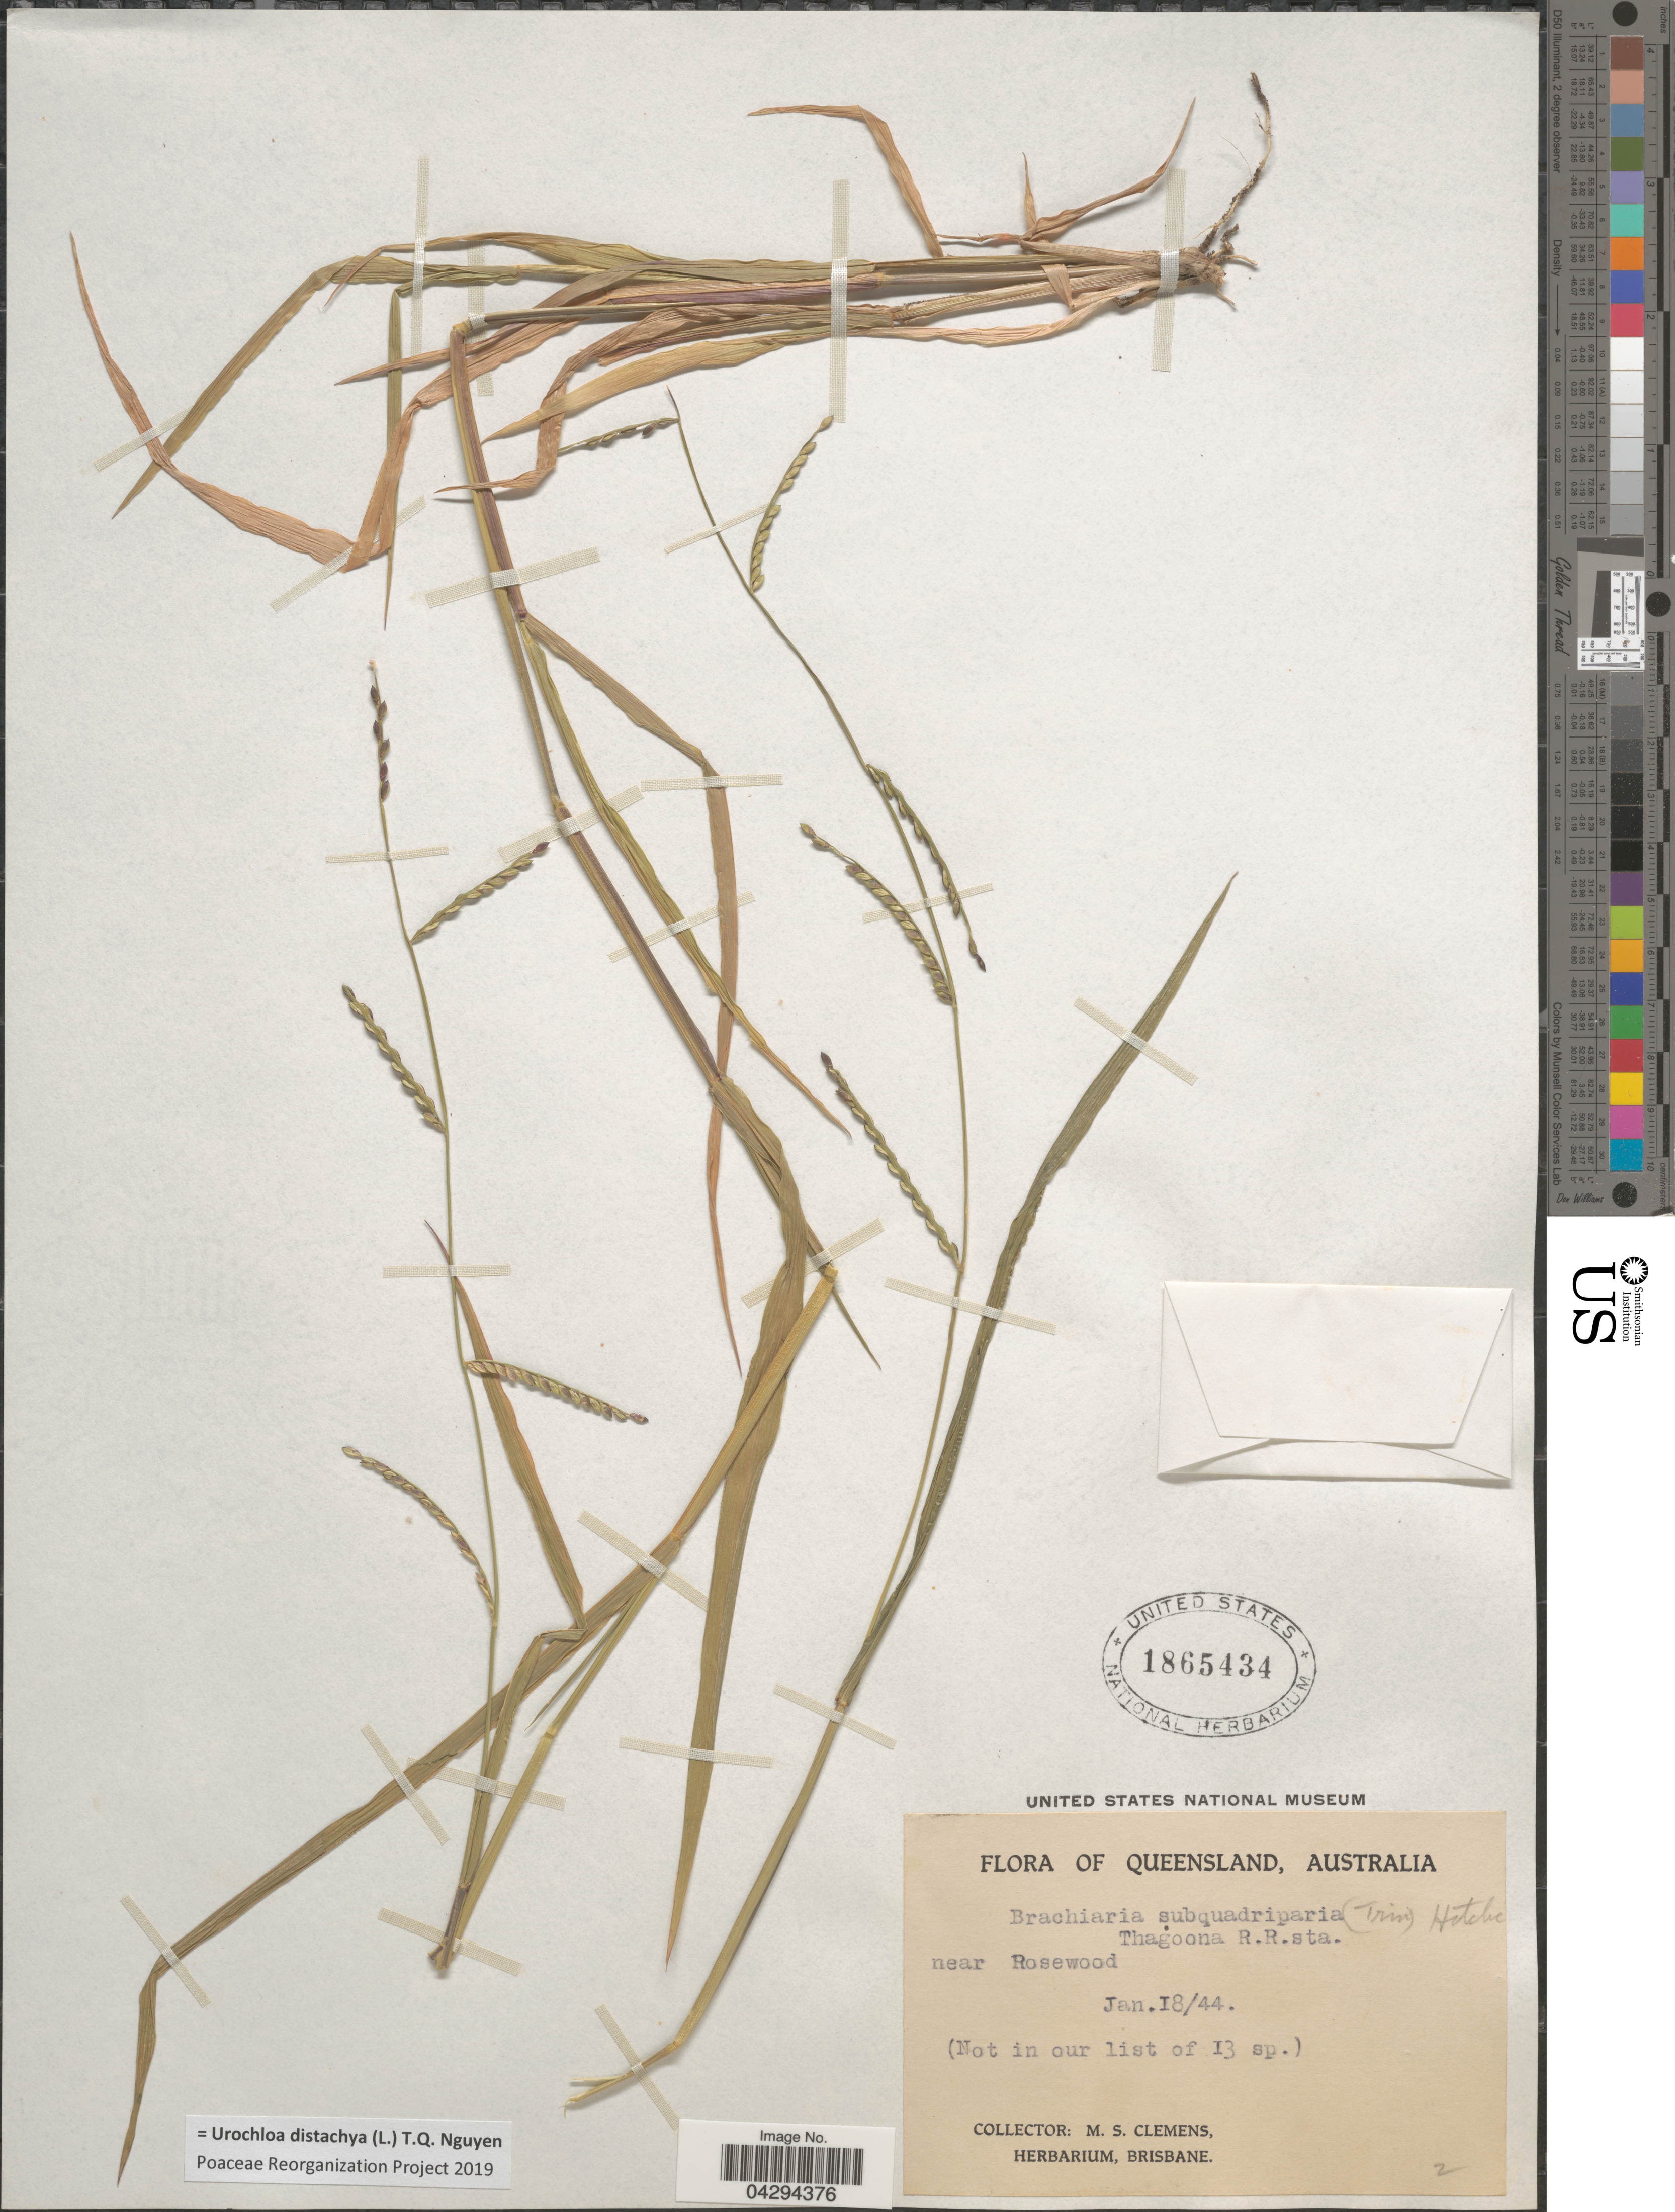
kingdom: Plantae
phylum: Tracheophyta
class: Liliopsida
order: Poales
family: Poaceae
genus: Urochloa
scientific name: Urochloa distachya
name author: (L.) T.Q. Nguyen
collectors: M. S. Clemens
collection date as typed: Transcribed d/m/y: 18/1/44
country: Australia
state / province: Queensland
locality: Near Rosewood.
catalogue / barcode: US 1865434